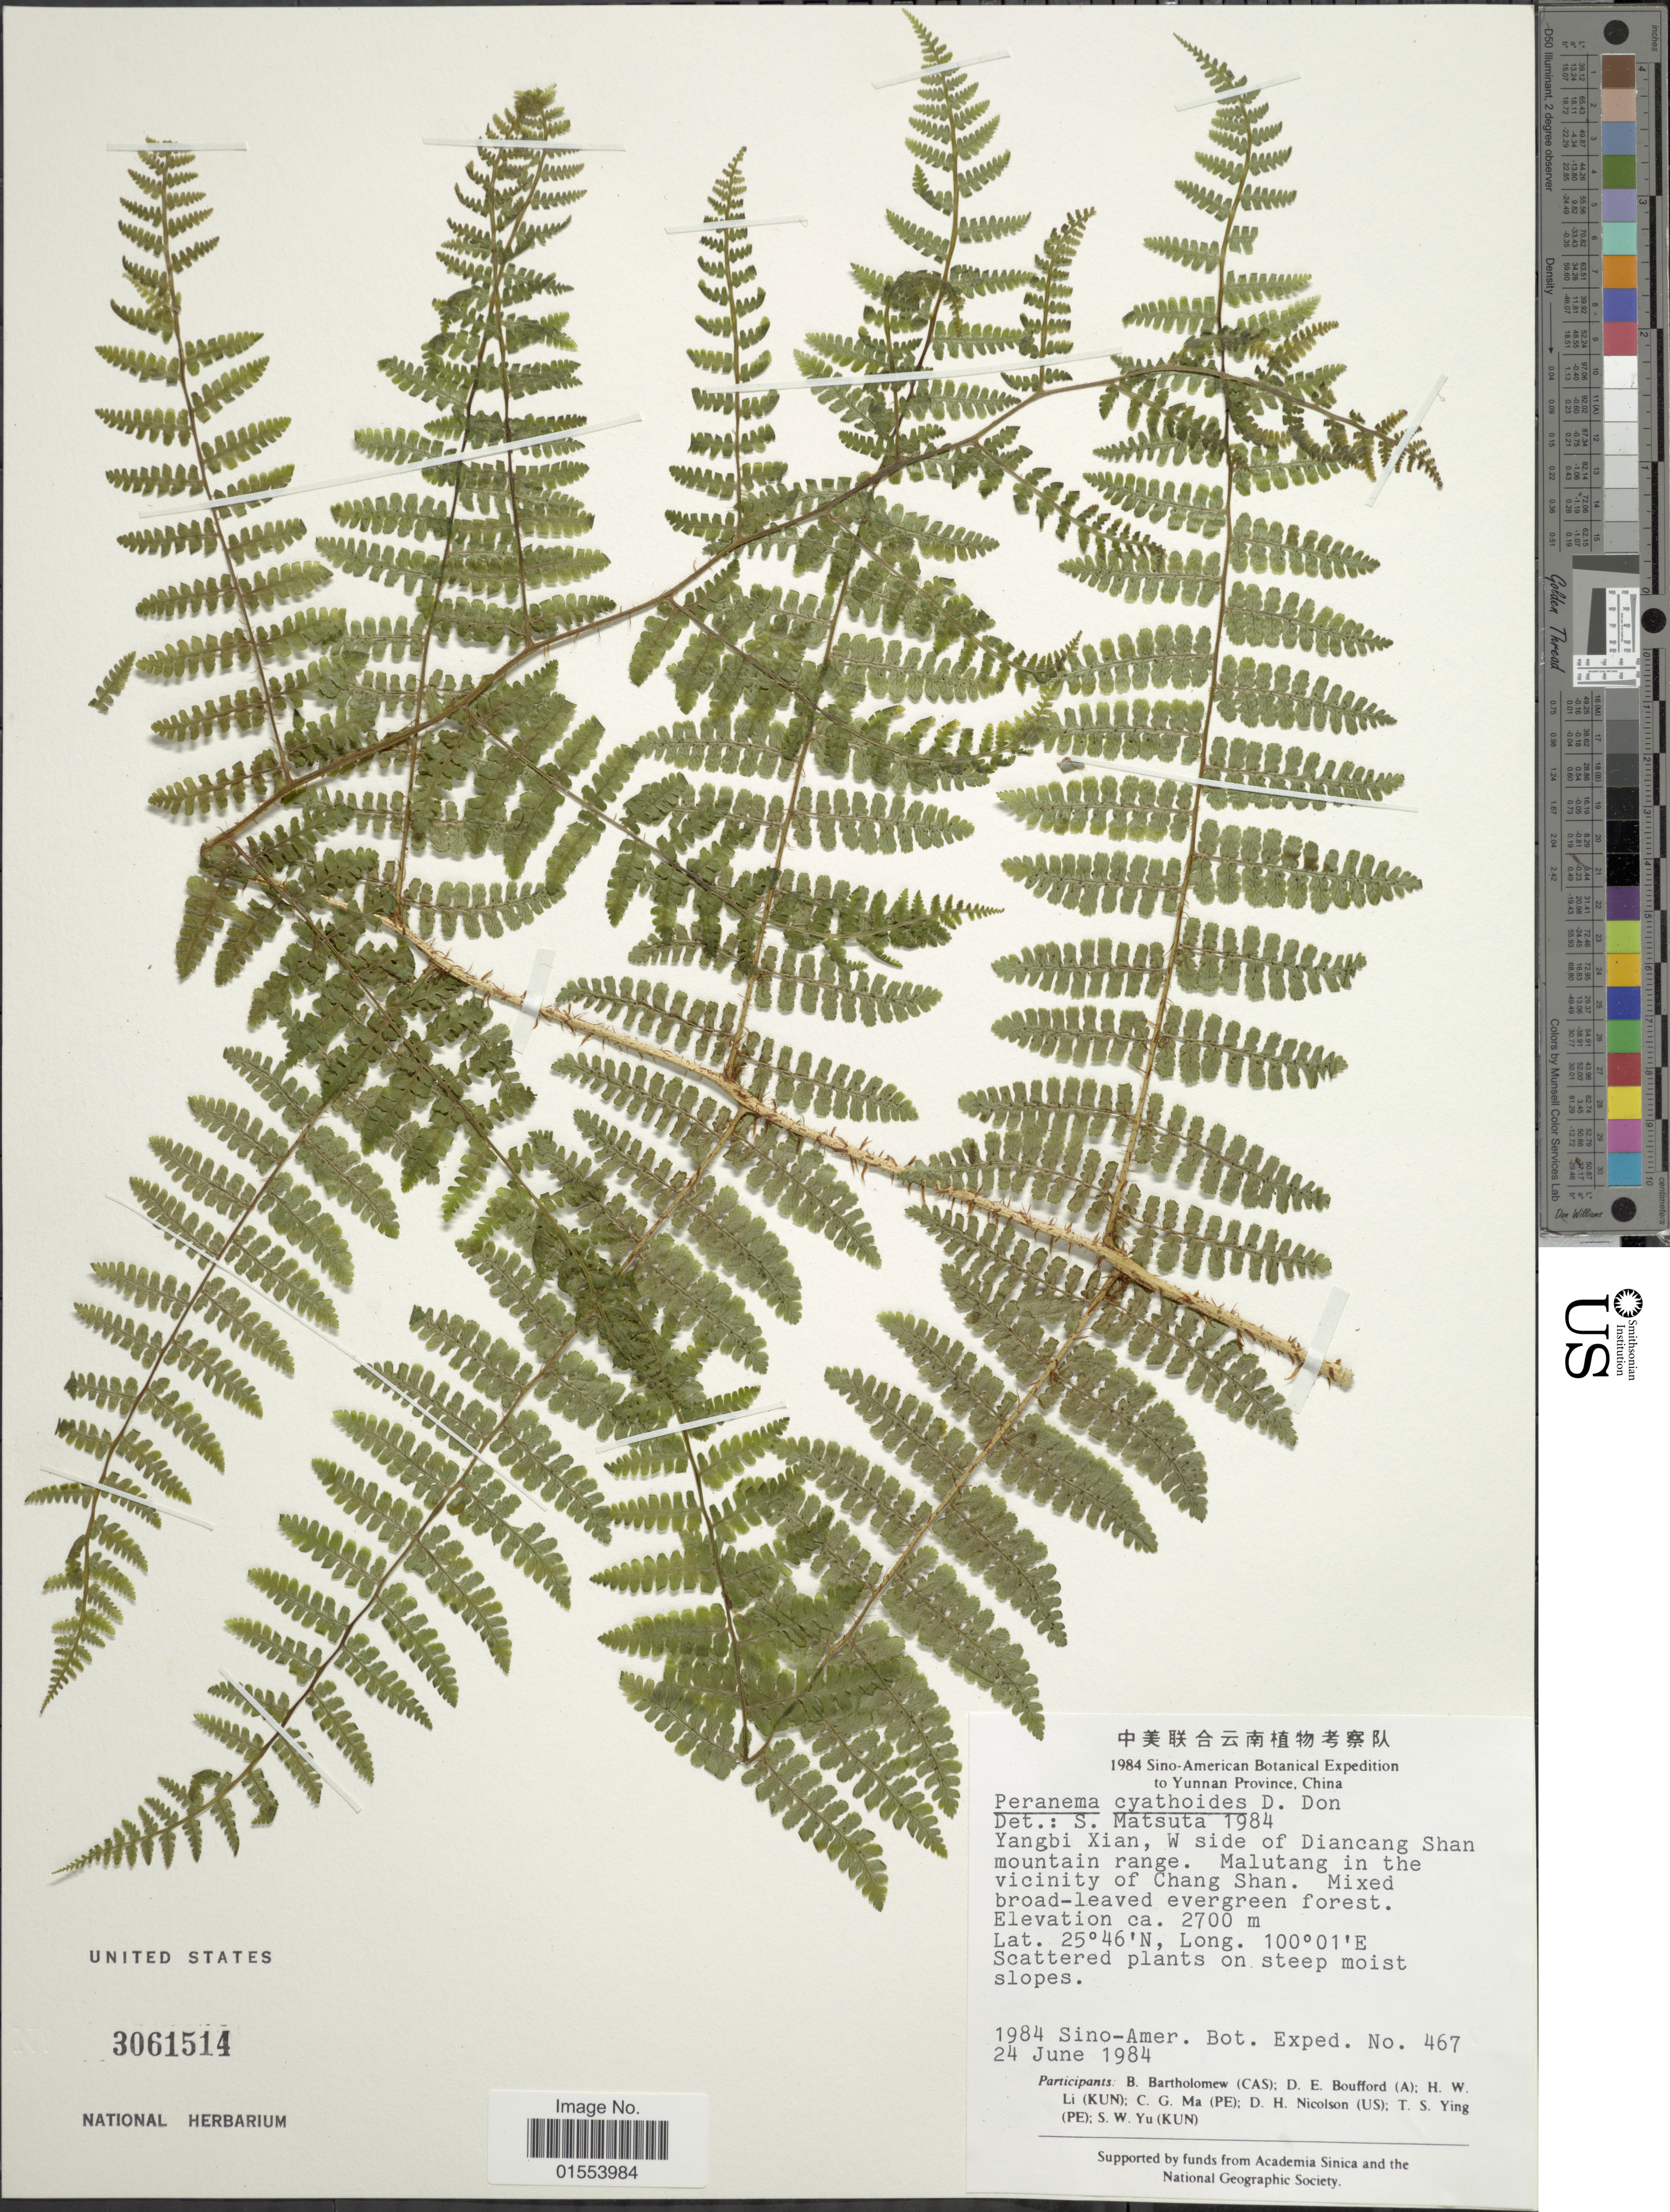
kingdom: Plantae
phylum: Tracheophyta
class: Polypodiopsida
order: Polypodiales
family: Dryopteridaceae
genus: Dryopteris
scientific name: Dryopteris cyatheoides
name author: (Kaulf.) Kuntze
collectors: Sino-Amer. Bot. Exped. 1984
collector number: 467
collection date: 1984-06-24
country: China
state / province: Yunnan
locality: Yunnan Province, China. Yangbi Xian, W side of Diancang Shan mountain range. Malutang in the vicinity of Chang Shan.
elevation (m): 2700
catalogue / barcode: US 3061514